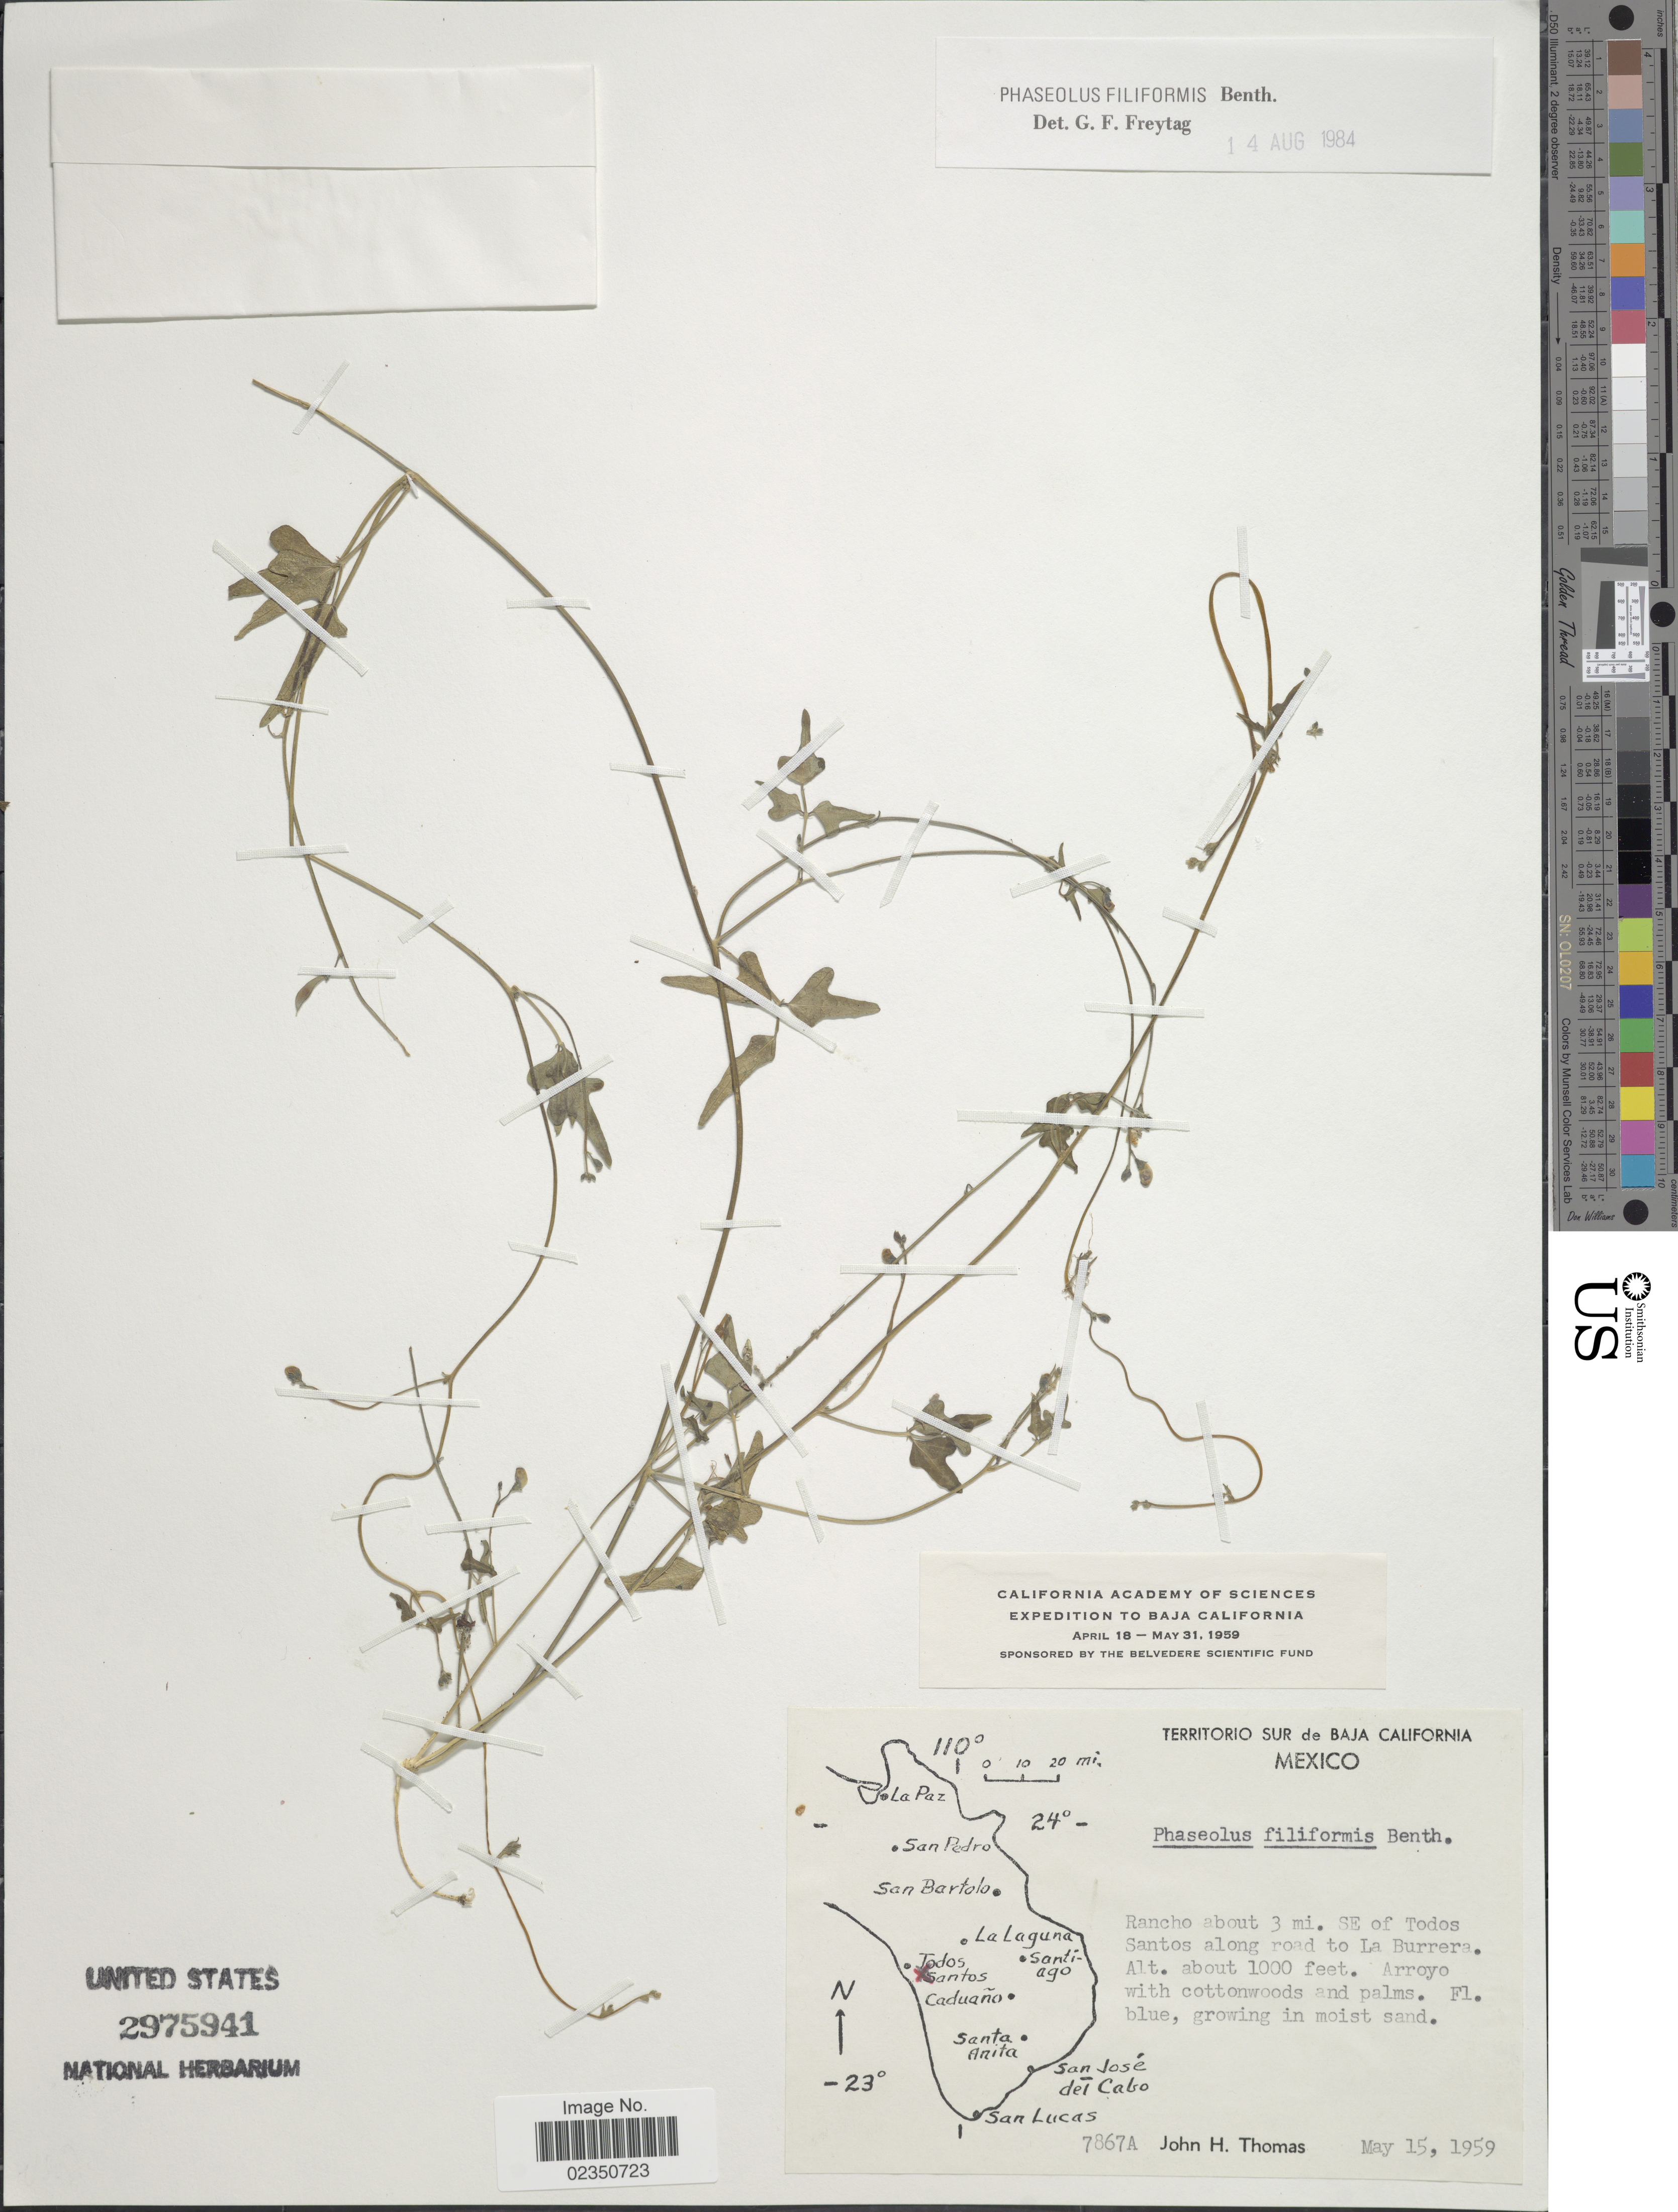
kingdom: Plantae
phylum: Tracheophyta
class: Magnoliopsida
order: Fabales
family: Fabaceae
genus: Phaseolus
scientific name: Phaseolus filiformis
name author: Benth.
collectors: J. H. Thomas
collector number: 7867A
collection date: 1959-05-15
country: Mexico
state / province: Baja California Sur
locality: Rancho about 3 mi. SE of Todos Santos along road to La Burrera, Arroyo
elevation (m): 305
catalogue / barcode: US 2975941